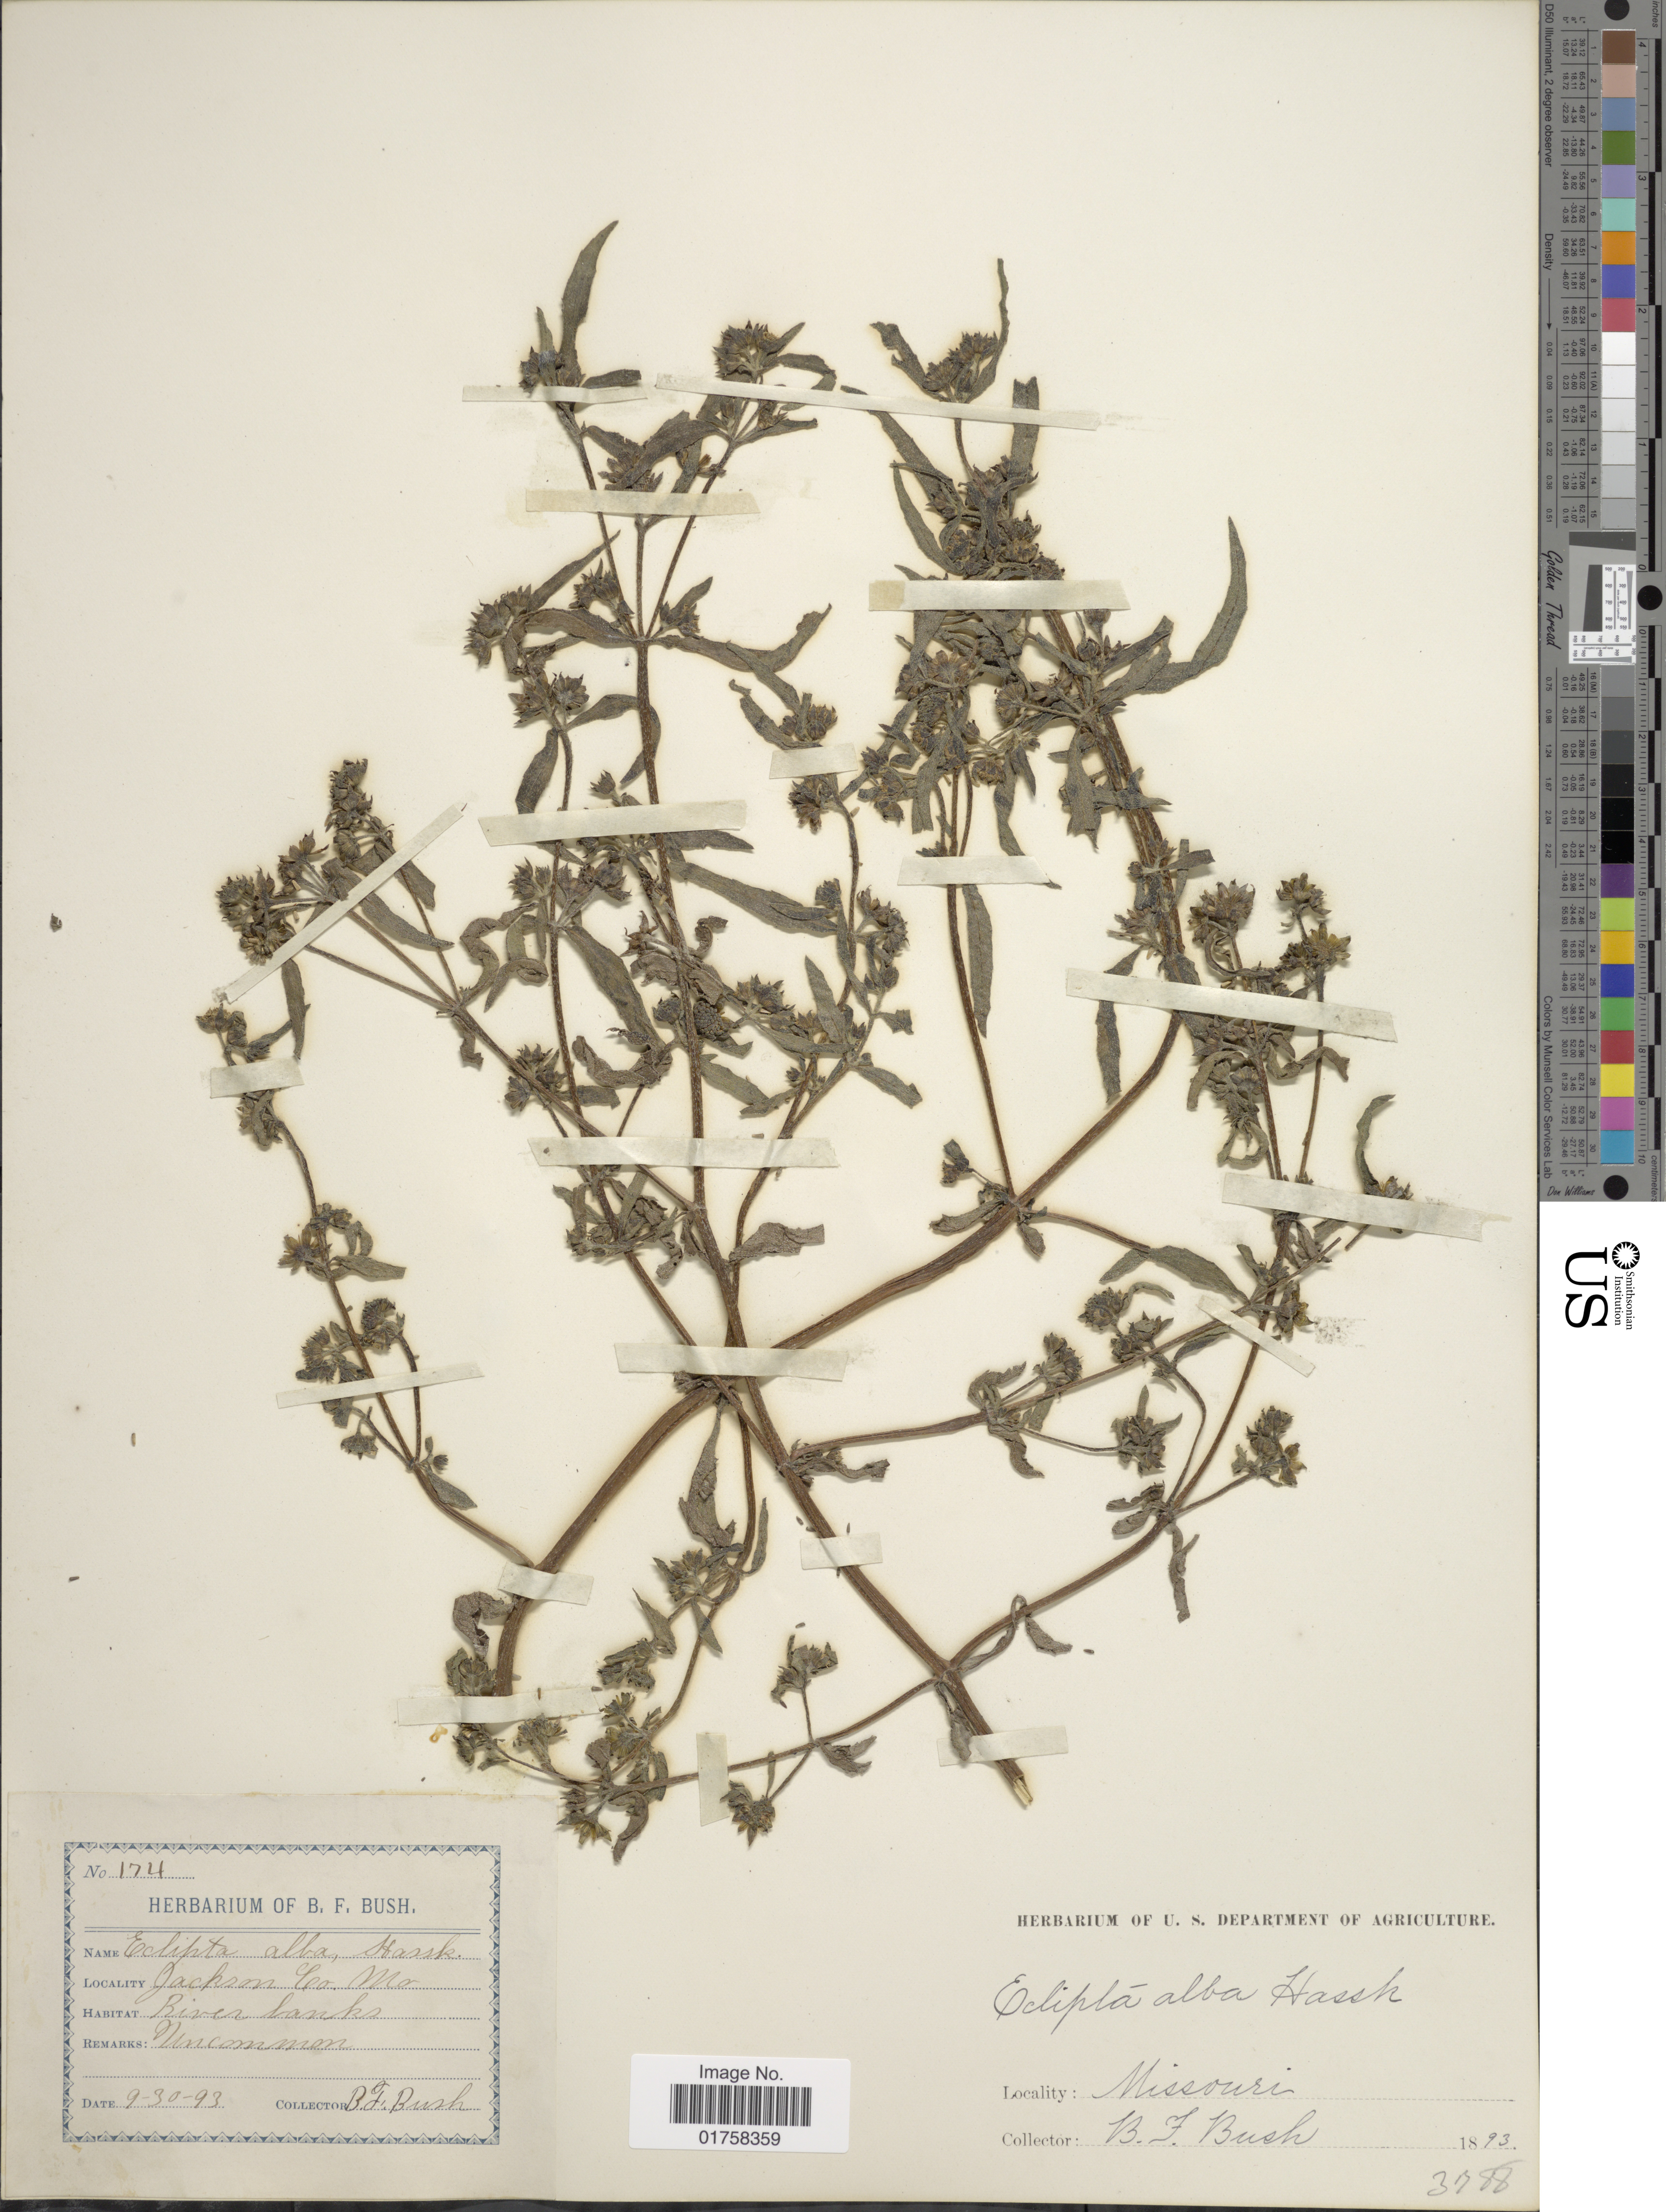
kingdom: Plantae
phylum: Tracheophyta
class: Magnoliopsida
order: Asterales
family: Asteraceae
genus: Eclipta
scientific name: Eclipta alba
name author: (L.) Hassk.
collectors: B. F. Bush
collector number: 174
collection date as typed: Transcribed d/m/y: 30/9/93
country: United States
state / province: Missouri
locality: Jackson Co, River banks